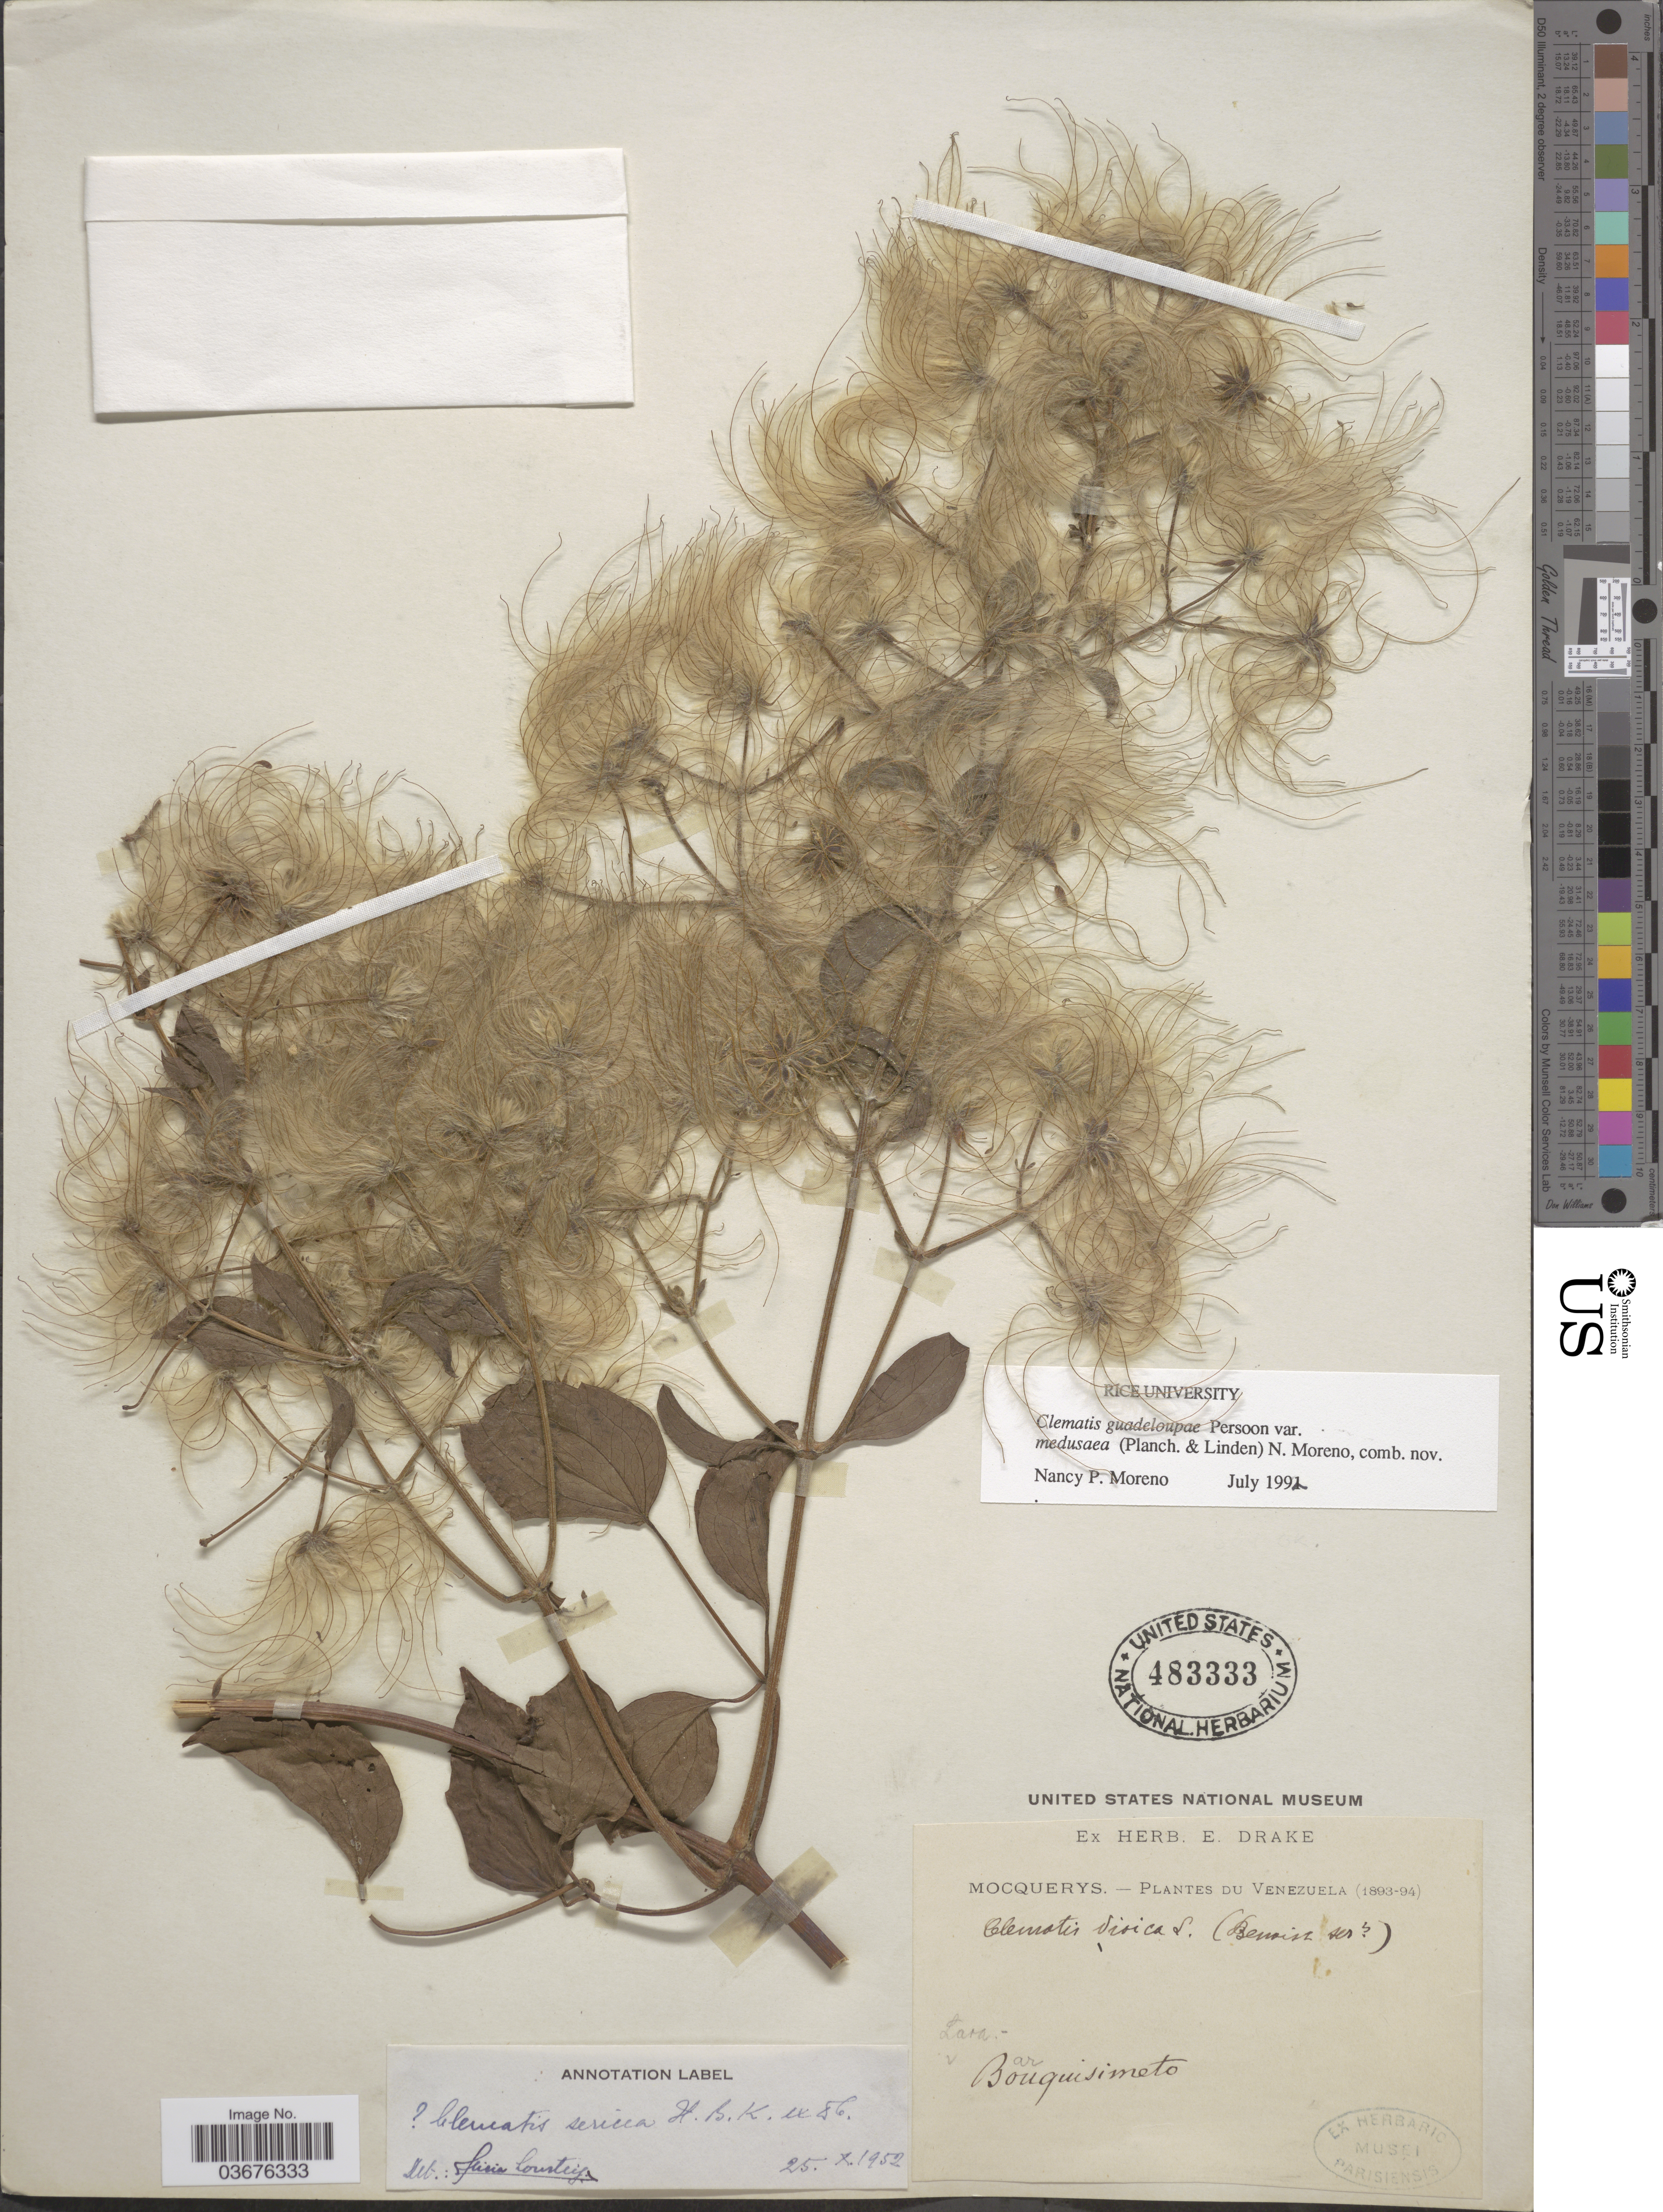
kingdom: Plantae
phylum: Tracheophyta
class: Magnoliopsida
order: Ranunculales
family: Ranunculaceae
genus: Clematis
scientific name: Clematis guadeloupae var. medusaea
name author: (Planch. & Linden) N.P. Moreno ex P.E. Berry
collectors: A. Mocquerys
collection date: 1893/1894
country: Venezuela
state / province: Lara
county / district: Iribarren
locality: Barquisimeto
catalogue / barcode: US 483333